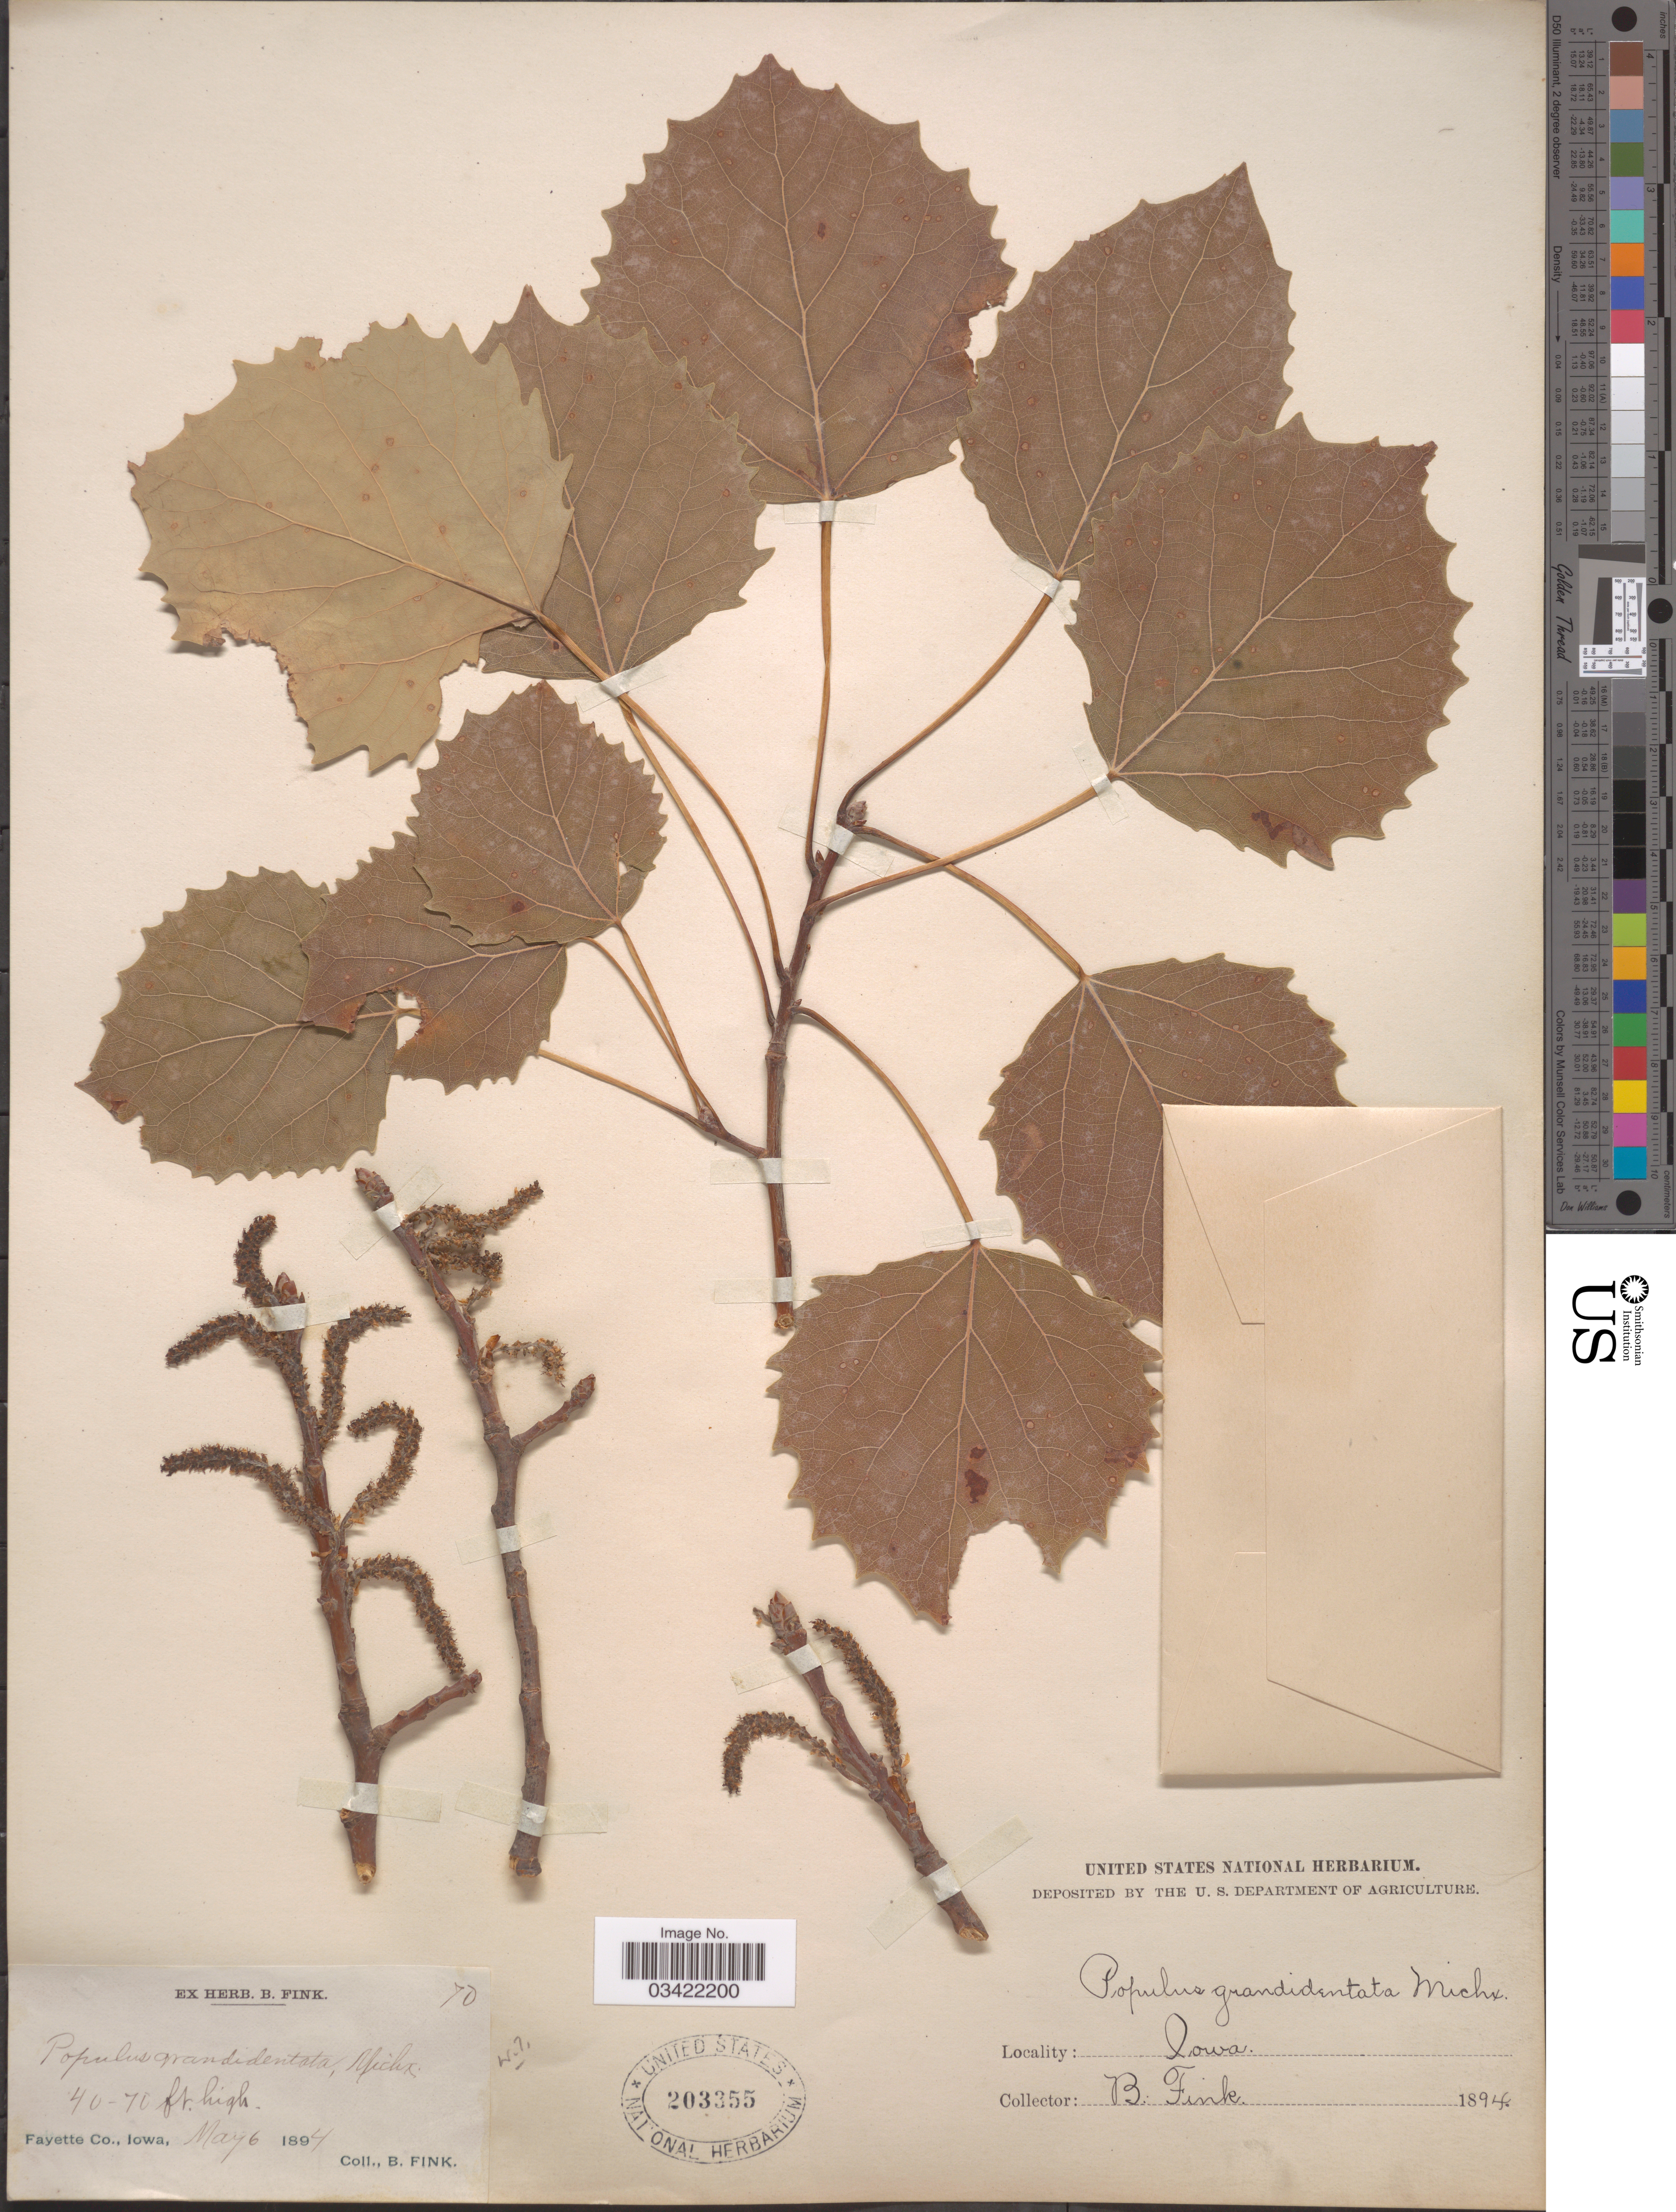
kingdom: Plantae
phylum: Tracheophyta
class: Magnoliopsida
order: Malpighiales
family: Salicaceae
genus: Populus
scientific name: Populus grandidentata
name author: Michx.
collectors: B. Fink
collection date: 1894-05-06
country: United States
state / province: Iowa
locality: Fayette Co.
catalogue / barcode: US 203355